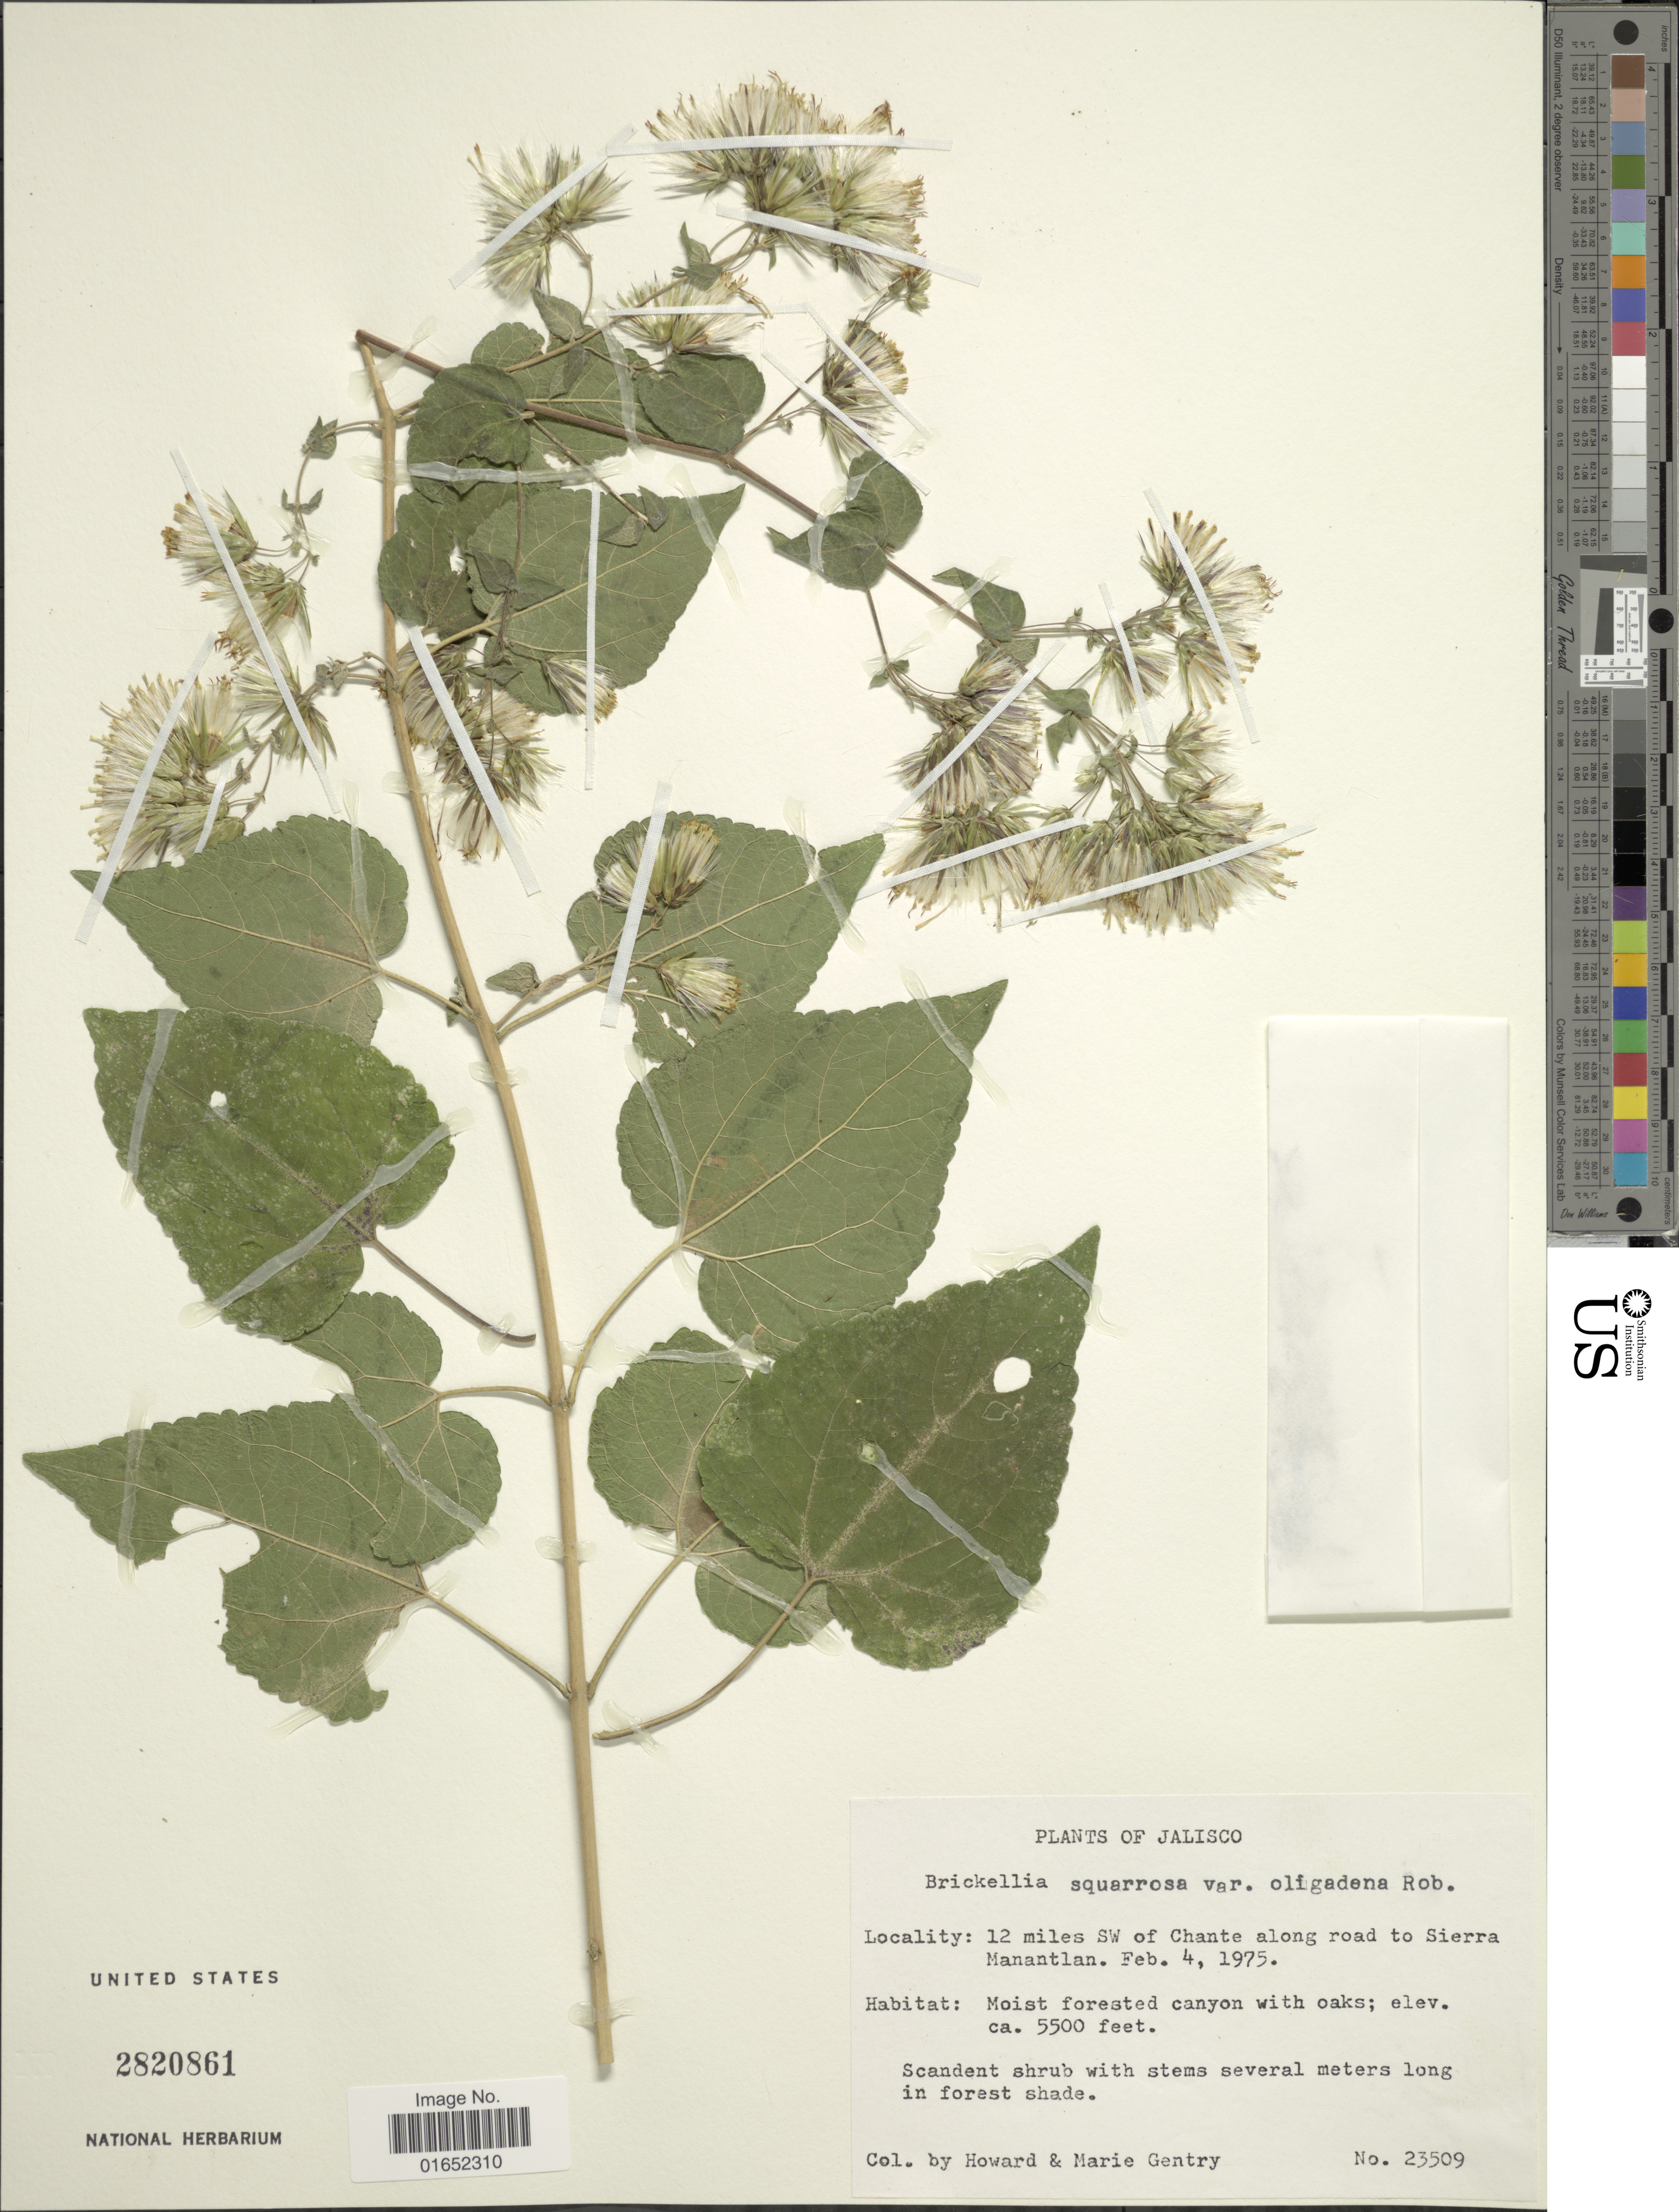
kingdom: Plantae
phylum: Tracheophyta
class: Magnoliopsida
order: Asterales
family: Asteraceae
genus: Brickellia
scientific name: Brickellia squarrosa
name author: B.L. Rob. & Seaton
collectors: H. S. Gentry & M. Gentry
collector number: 23509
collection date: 1975-02-04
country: Mexico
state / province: Jalisco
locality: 12 miles SW of Chante along road to Sierra Manantlan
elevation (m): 1676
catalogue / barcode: US 2820861